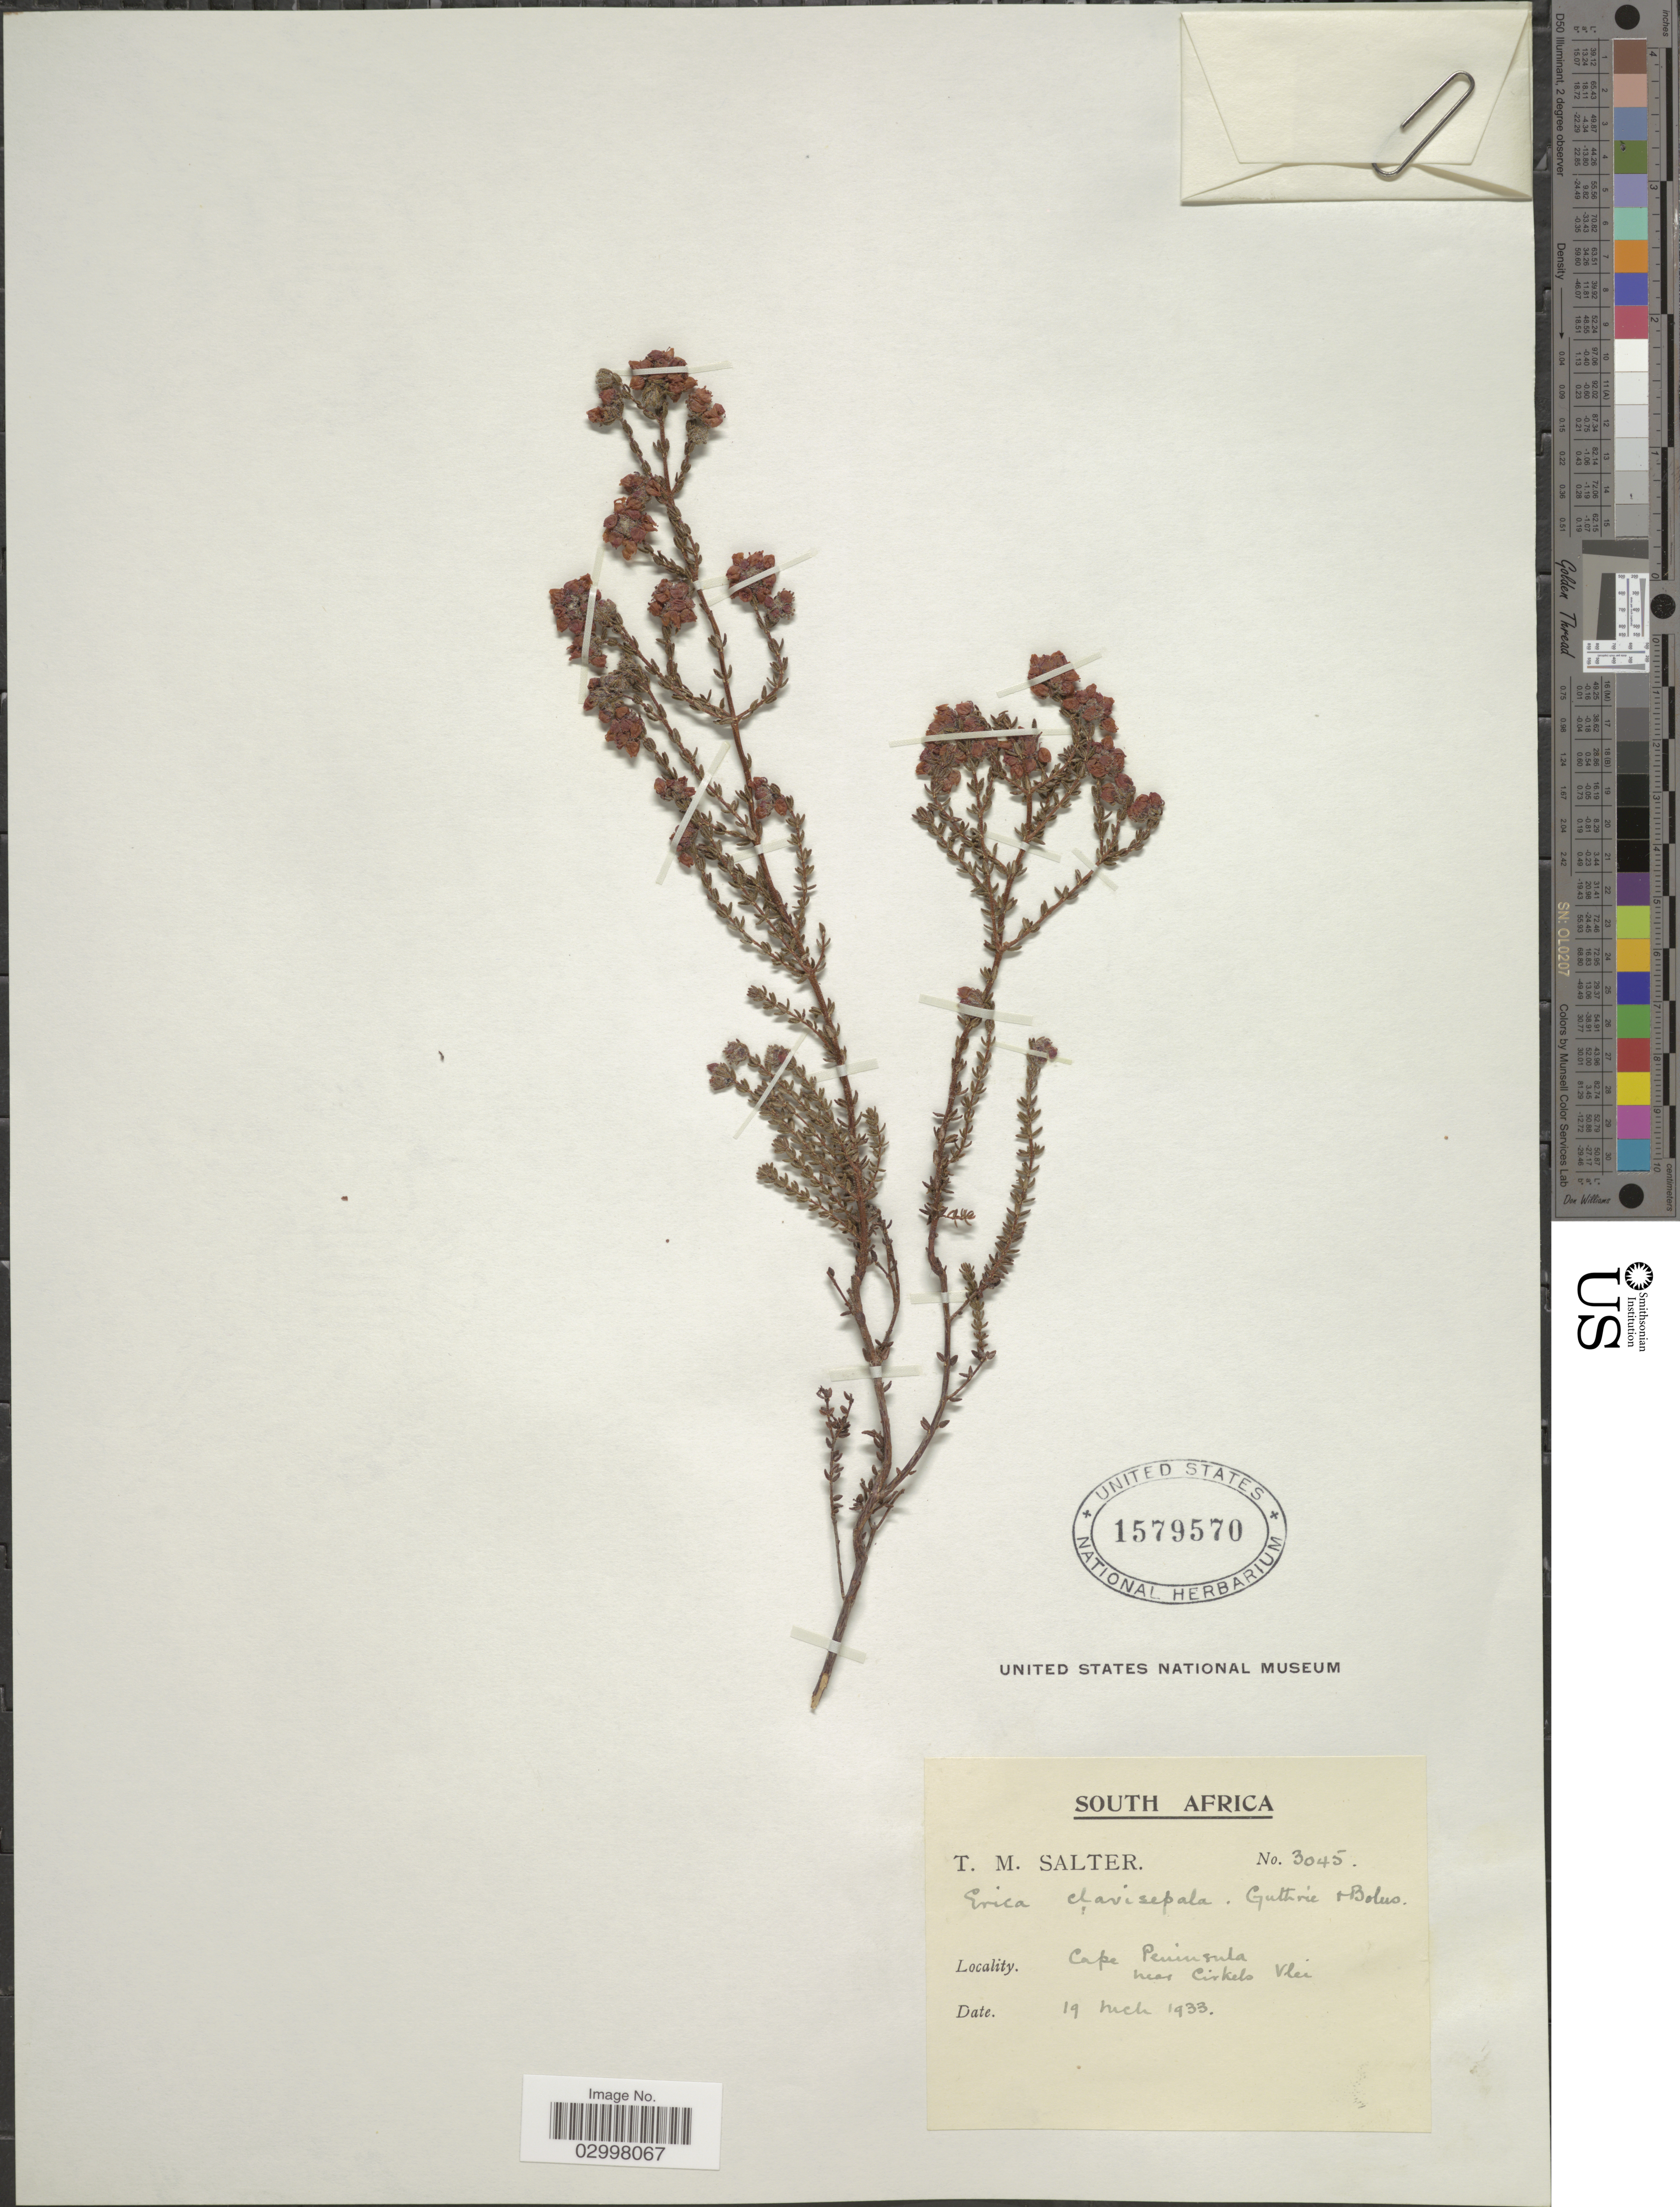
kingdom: Plantae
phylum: Tracheophyta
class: Magnoliopsida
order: Ericales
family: Ericaceae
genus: Erica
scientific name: Erica clavisepala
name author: Guthrie & Bolus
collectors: T. Salter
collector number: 3045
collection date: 1933-03-19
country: South Africa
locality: Cape Peninsula near Cirkels Vlei.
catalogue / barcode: US 1579570